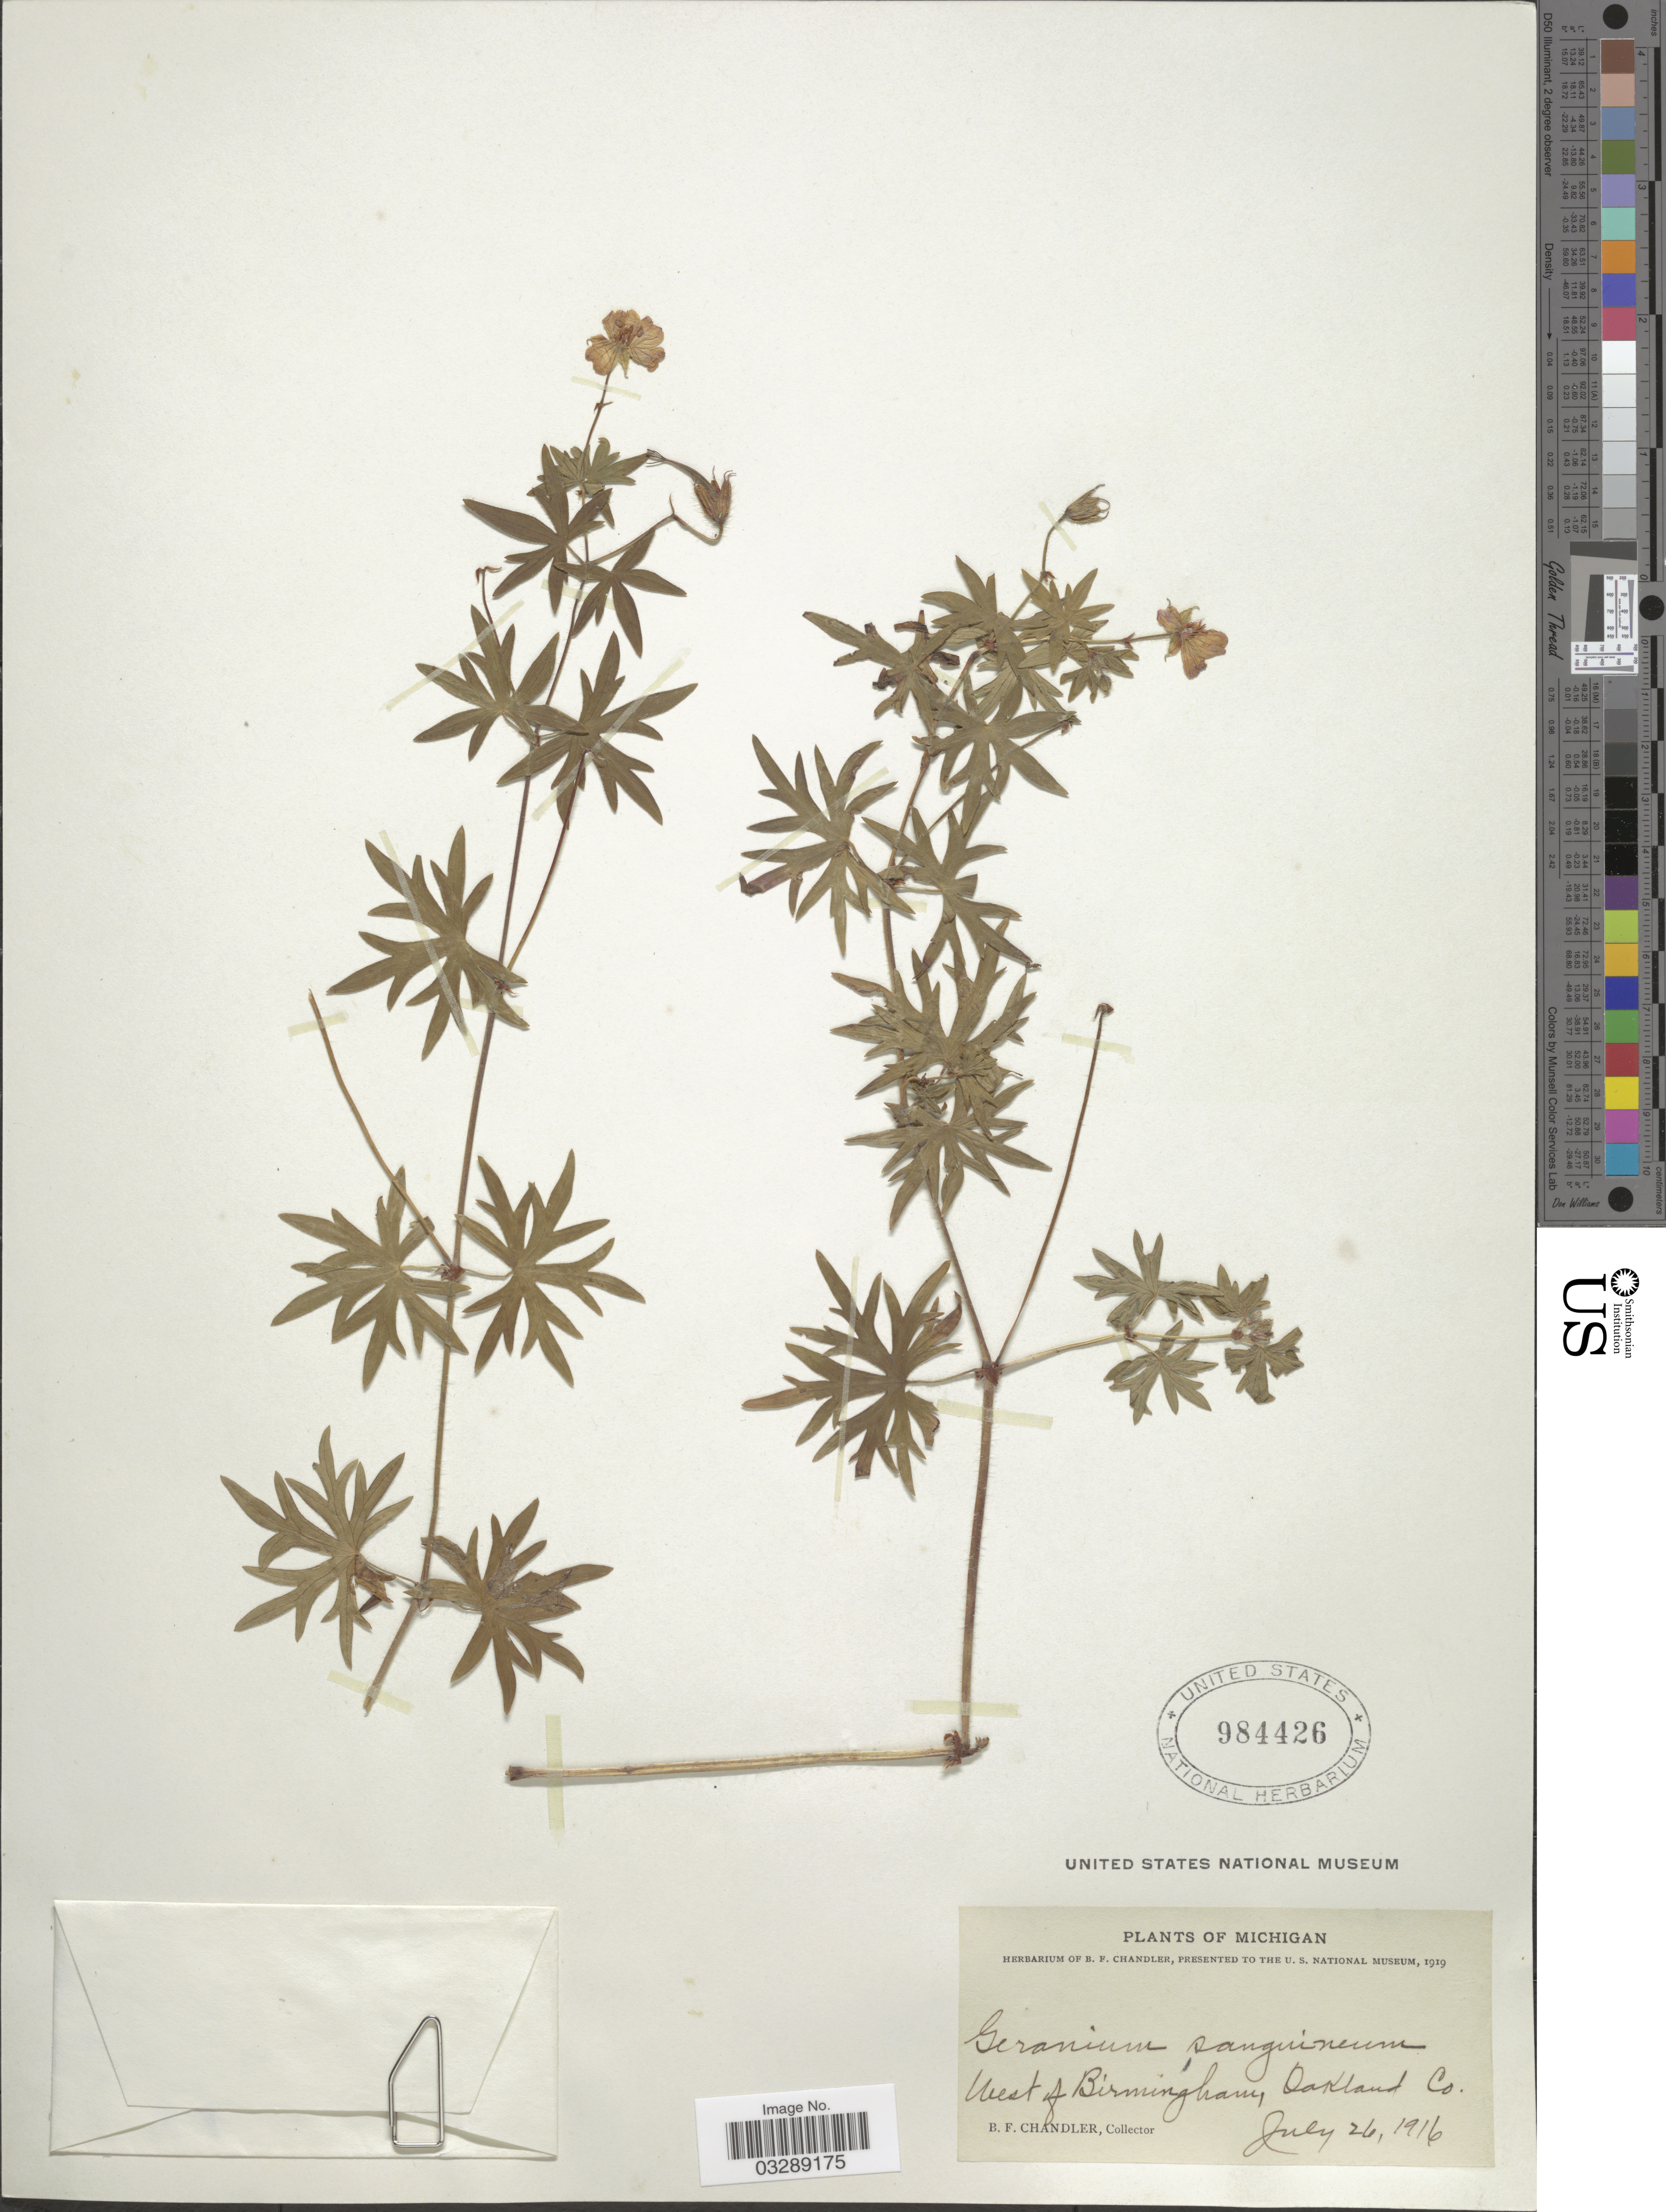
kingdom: Plantae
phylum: Tracheophyta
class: Magnoliopsida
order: Geraniales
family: Geraniaceae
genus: Geranium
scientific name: Geranium sanguineum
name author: L.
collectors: B. F. Chandler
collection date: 1916-07-26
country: United States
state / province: Michigan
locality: West of Birmingham, Oakland Co.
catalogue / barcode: US 984426